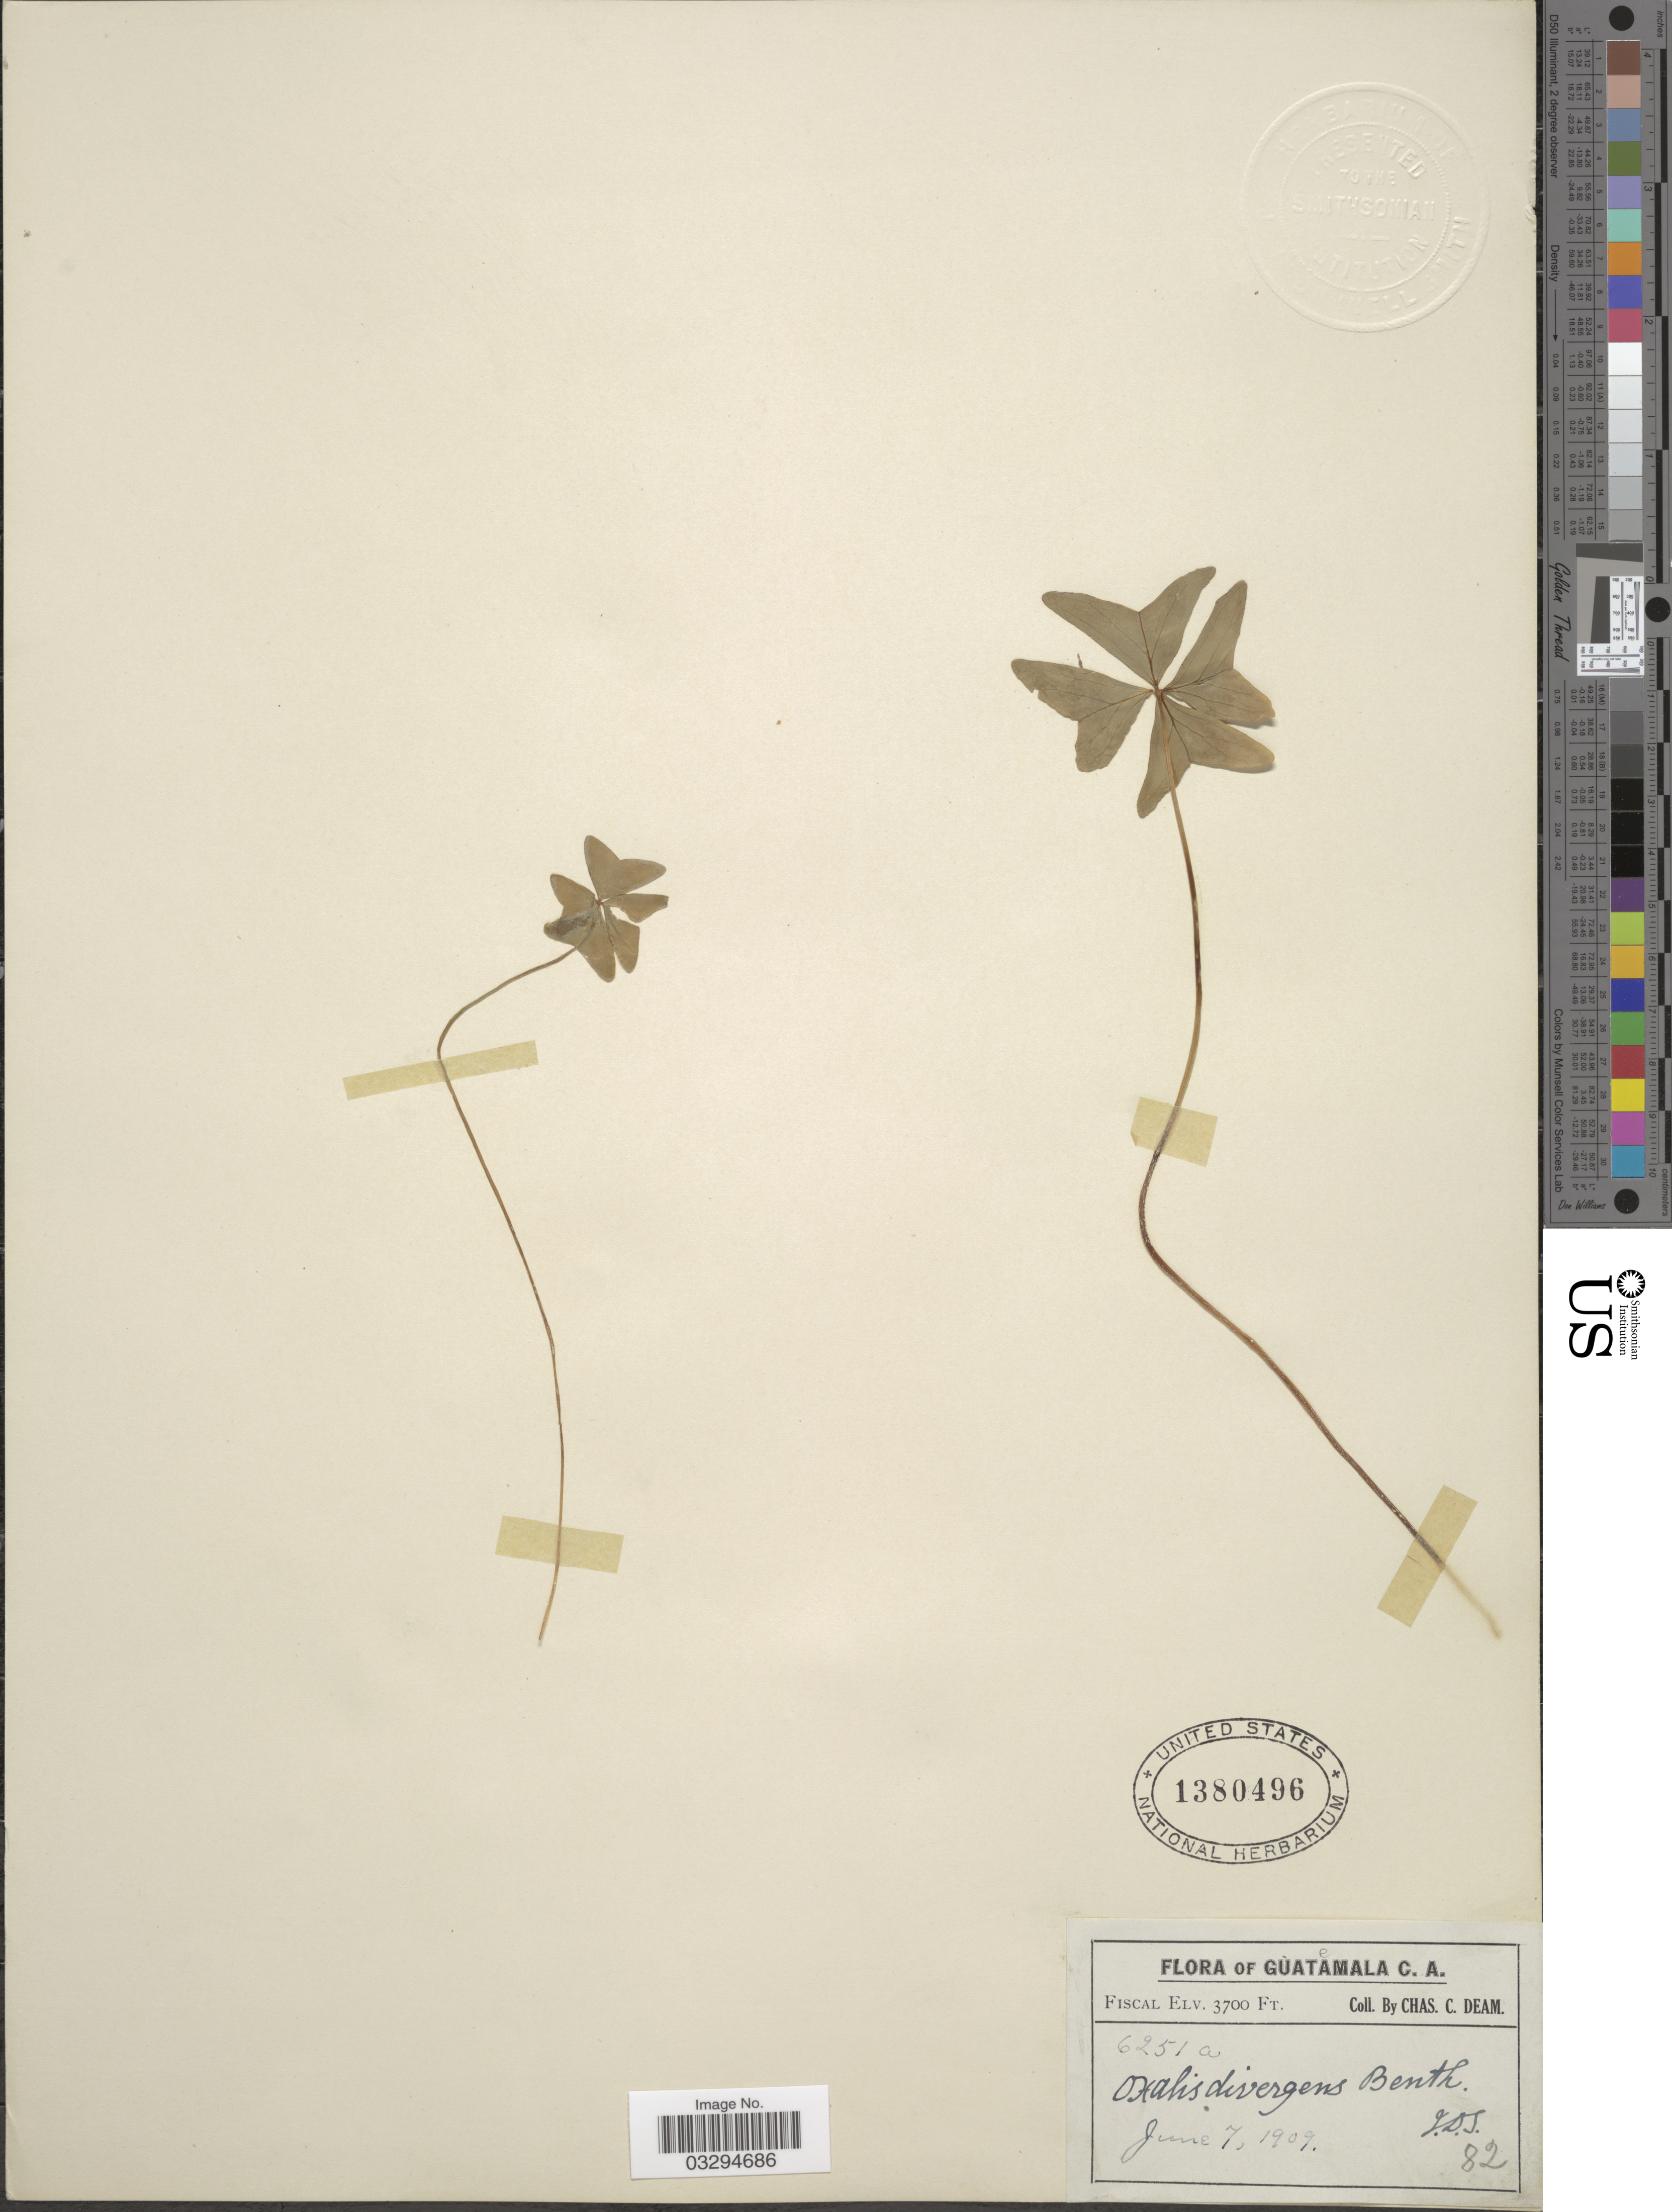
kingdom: Plantae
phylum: Tracheophyta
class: Magnoliopsida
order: Oxalidales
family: Oxalidaceae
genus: Oxalis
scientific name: Oxalis divergens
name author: Benth. ex Lindl.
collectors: C. C. Deam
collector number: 6251a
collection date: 1909-06-07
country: Guatemala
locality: Fiscal.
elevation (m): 1128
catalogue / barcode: US 1380496